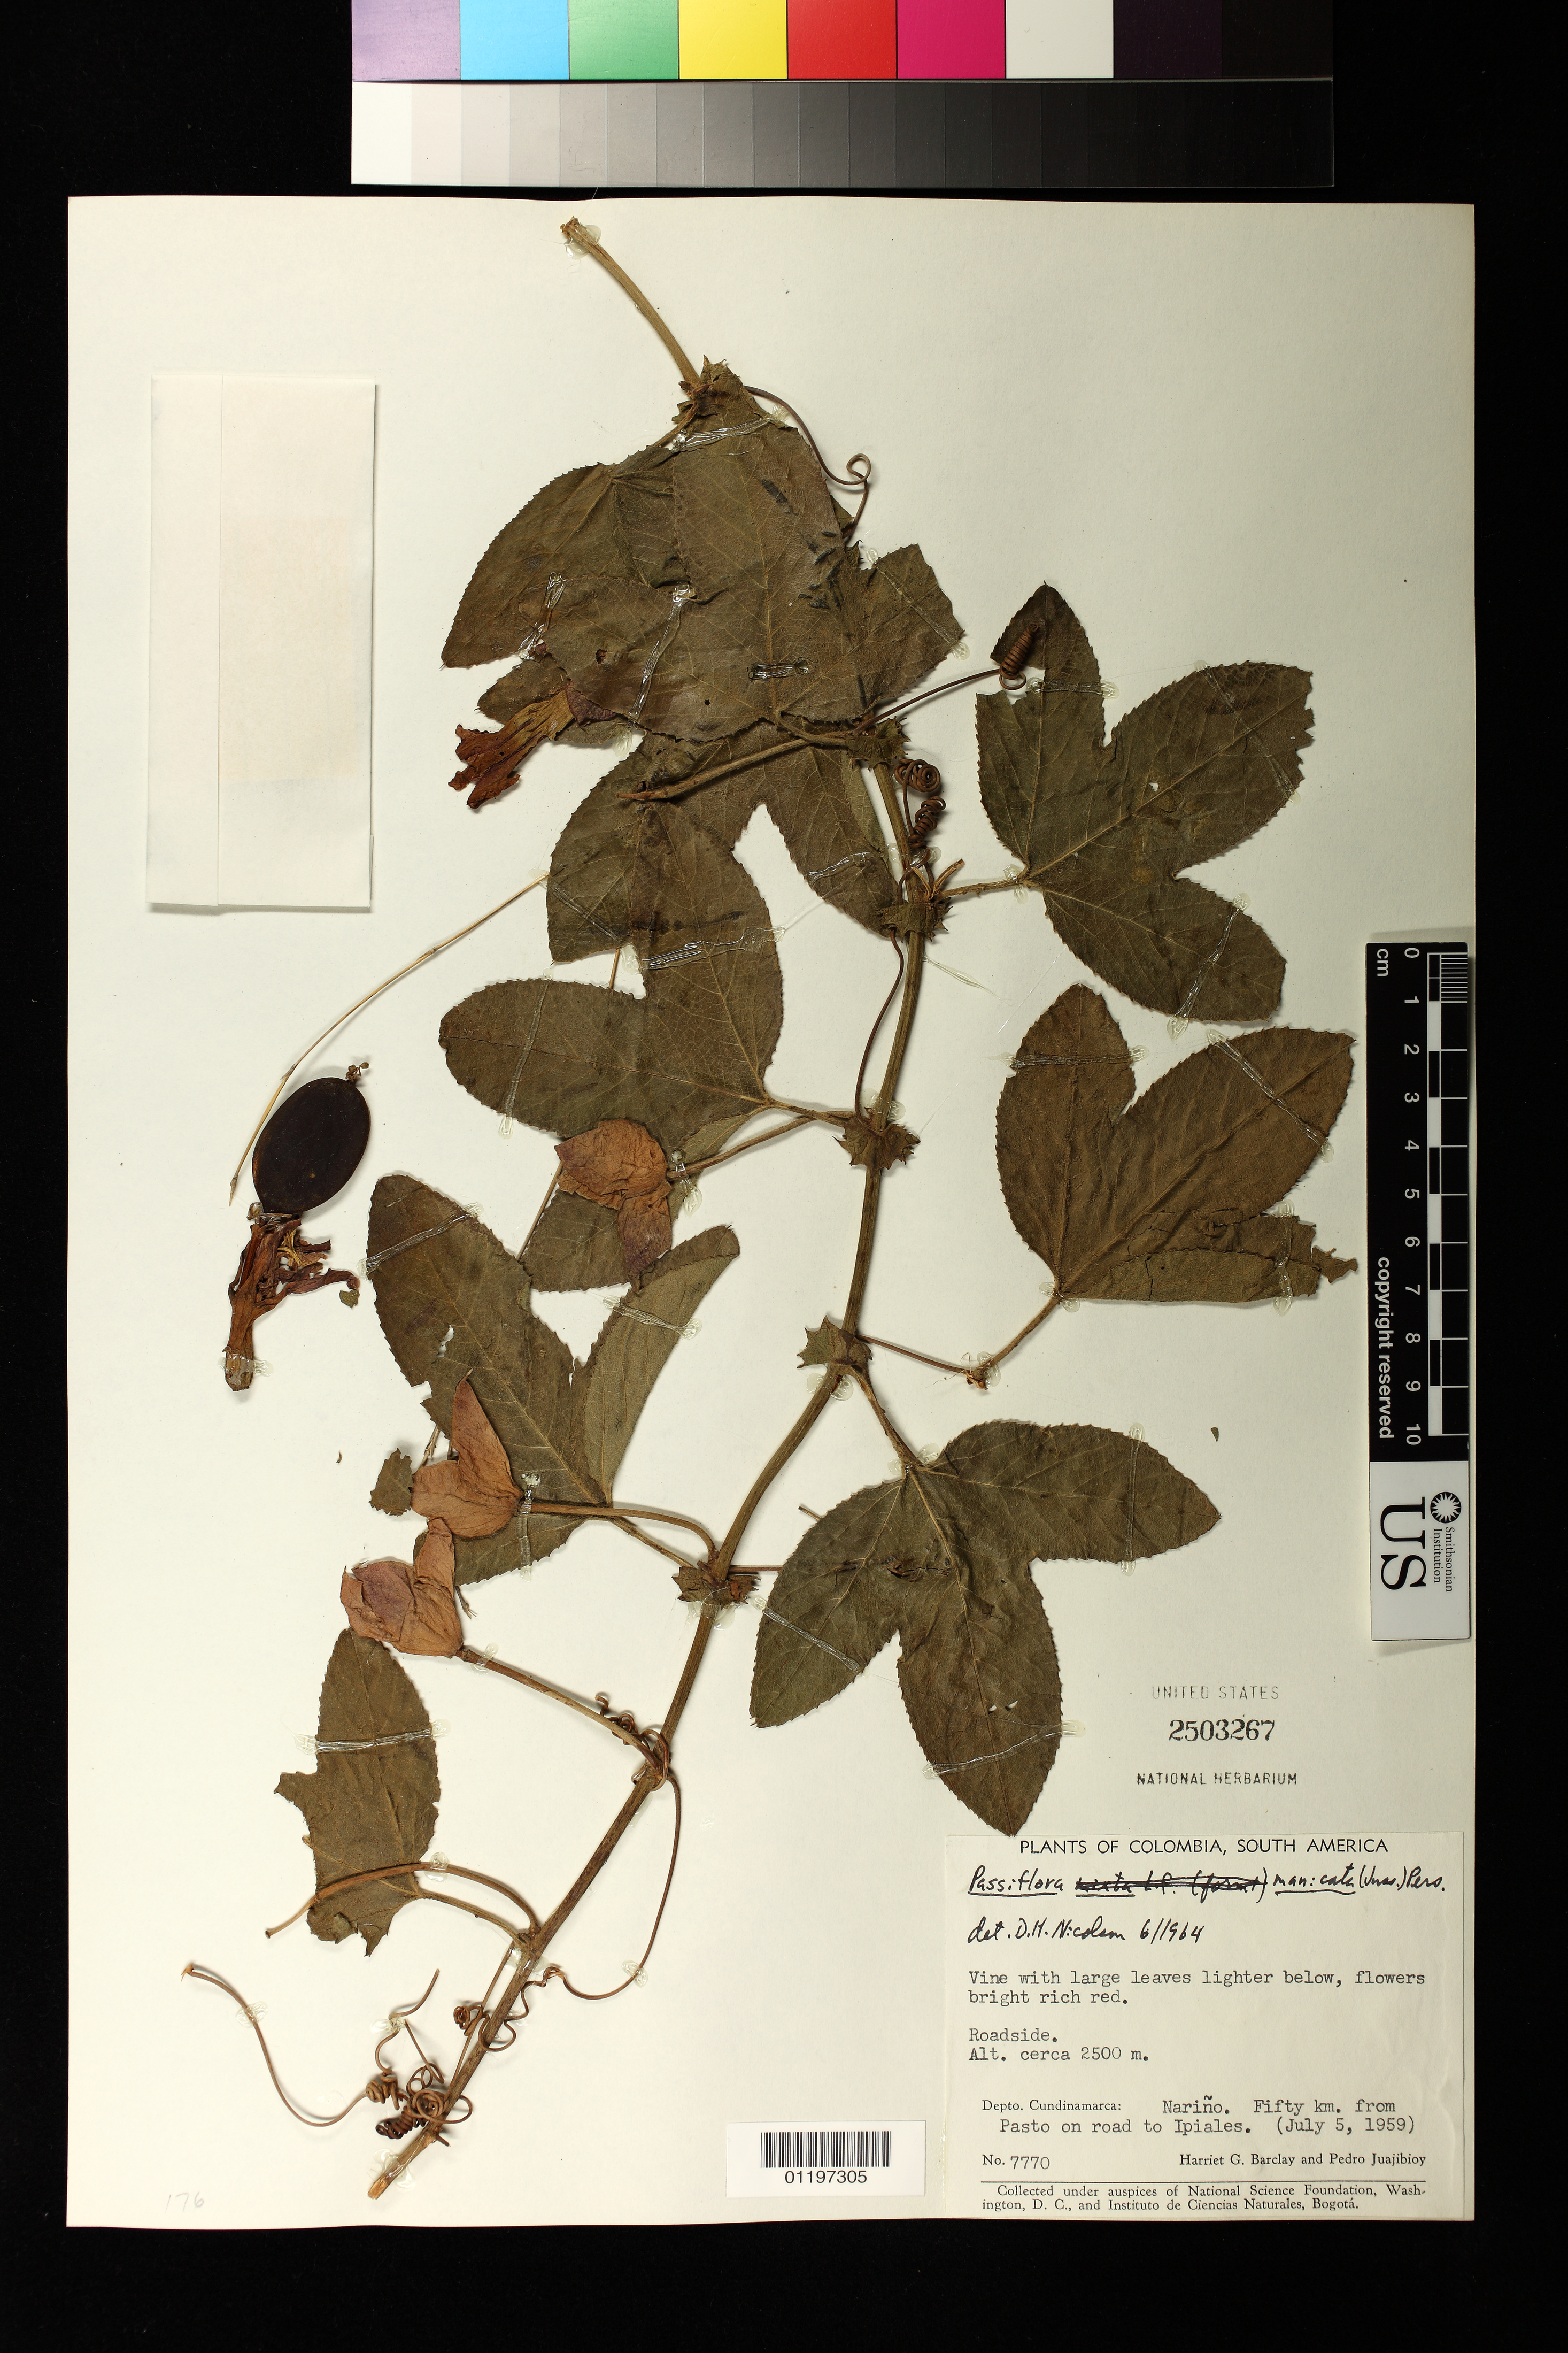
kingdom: Plantae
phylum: Tracheophyta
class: Magnoliopsida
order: Malpighiales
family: Passifloraceae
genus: Passiflora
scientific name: Passiflora manicata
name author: (Juss.) Pers.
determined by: Nicolson, Dan H.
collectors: H. G. Barclay & P. Juajibioy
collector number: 7770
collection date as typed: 05 Jul 1959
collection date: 1959-07-05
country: Colombia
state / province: Cundinamarca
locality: Narino, fifty km. from Pasto on road to Ipiales.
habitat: Roadside.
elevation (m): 2500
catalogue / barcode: US 2503267